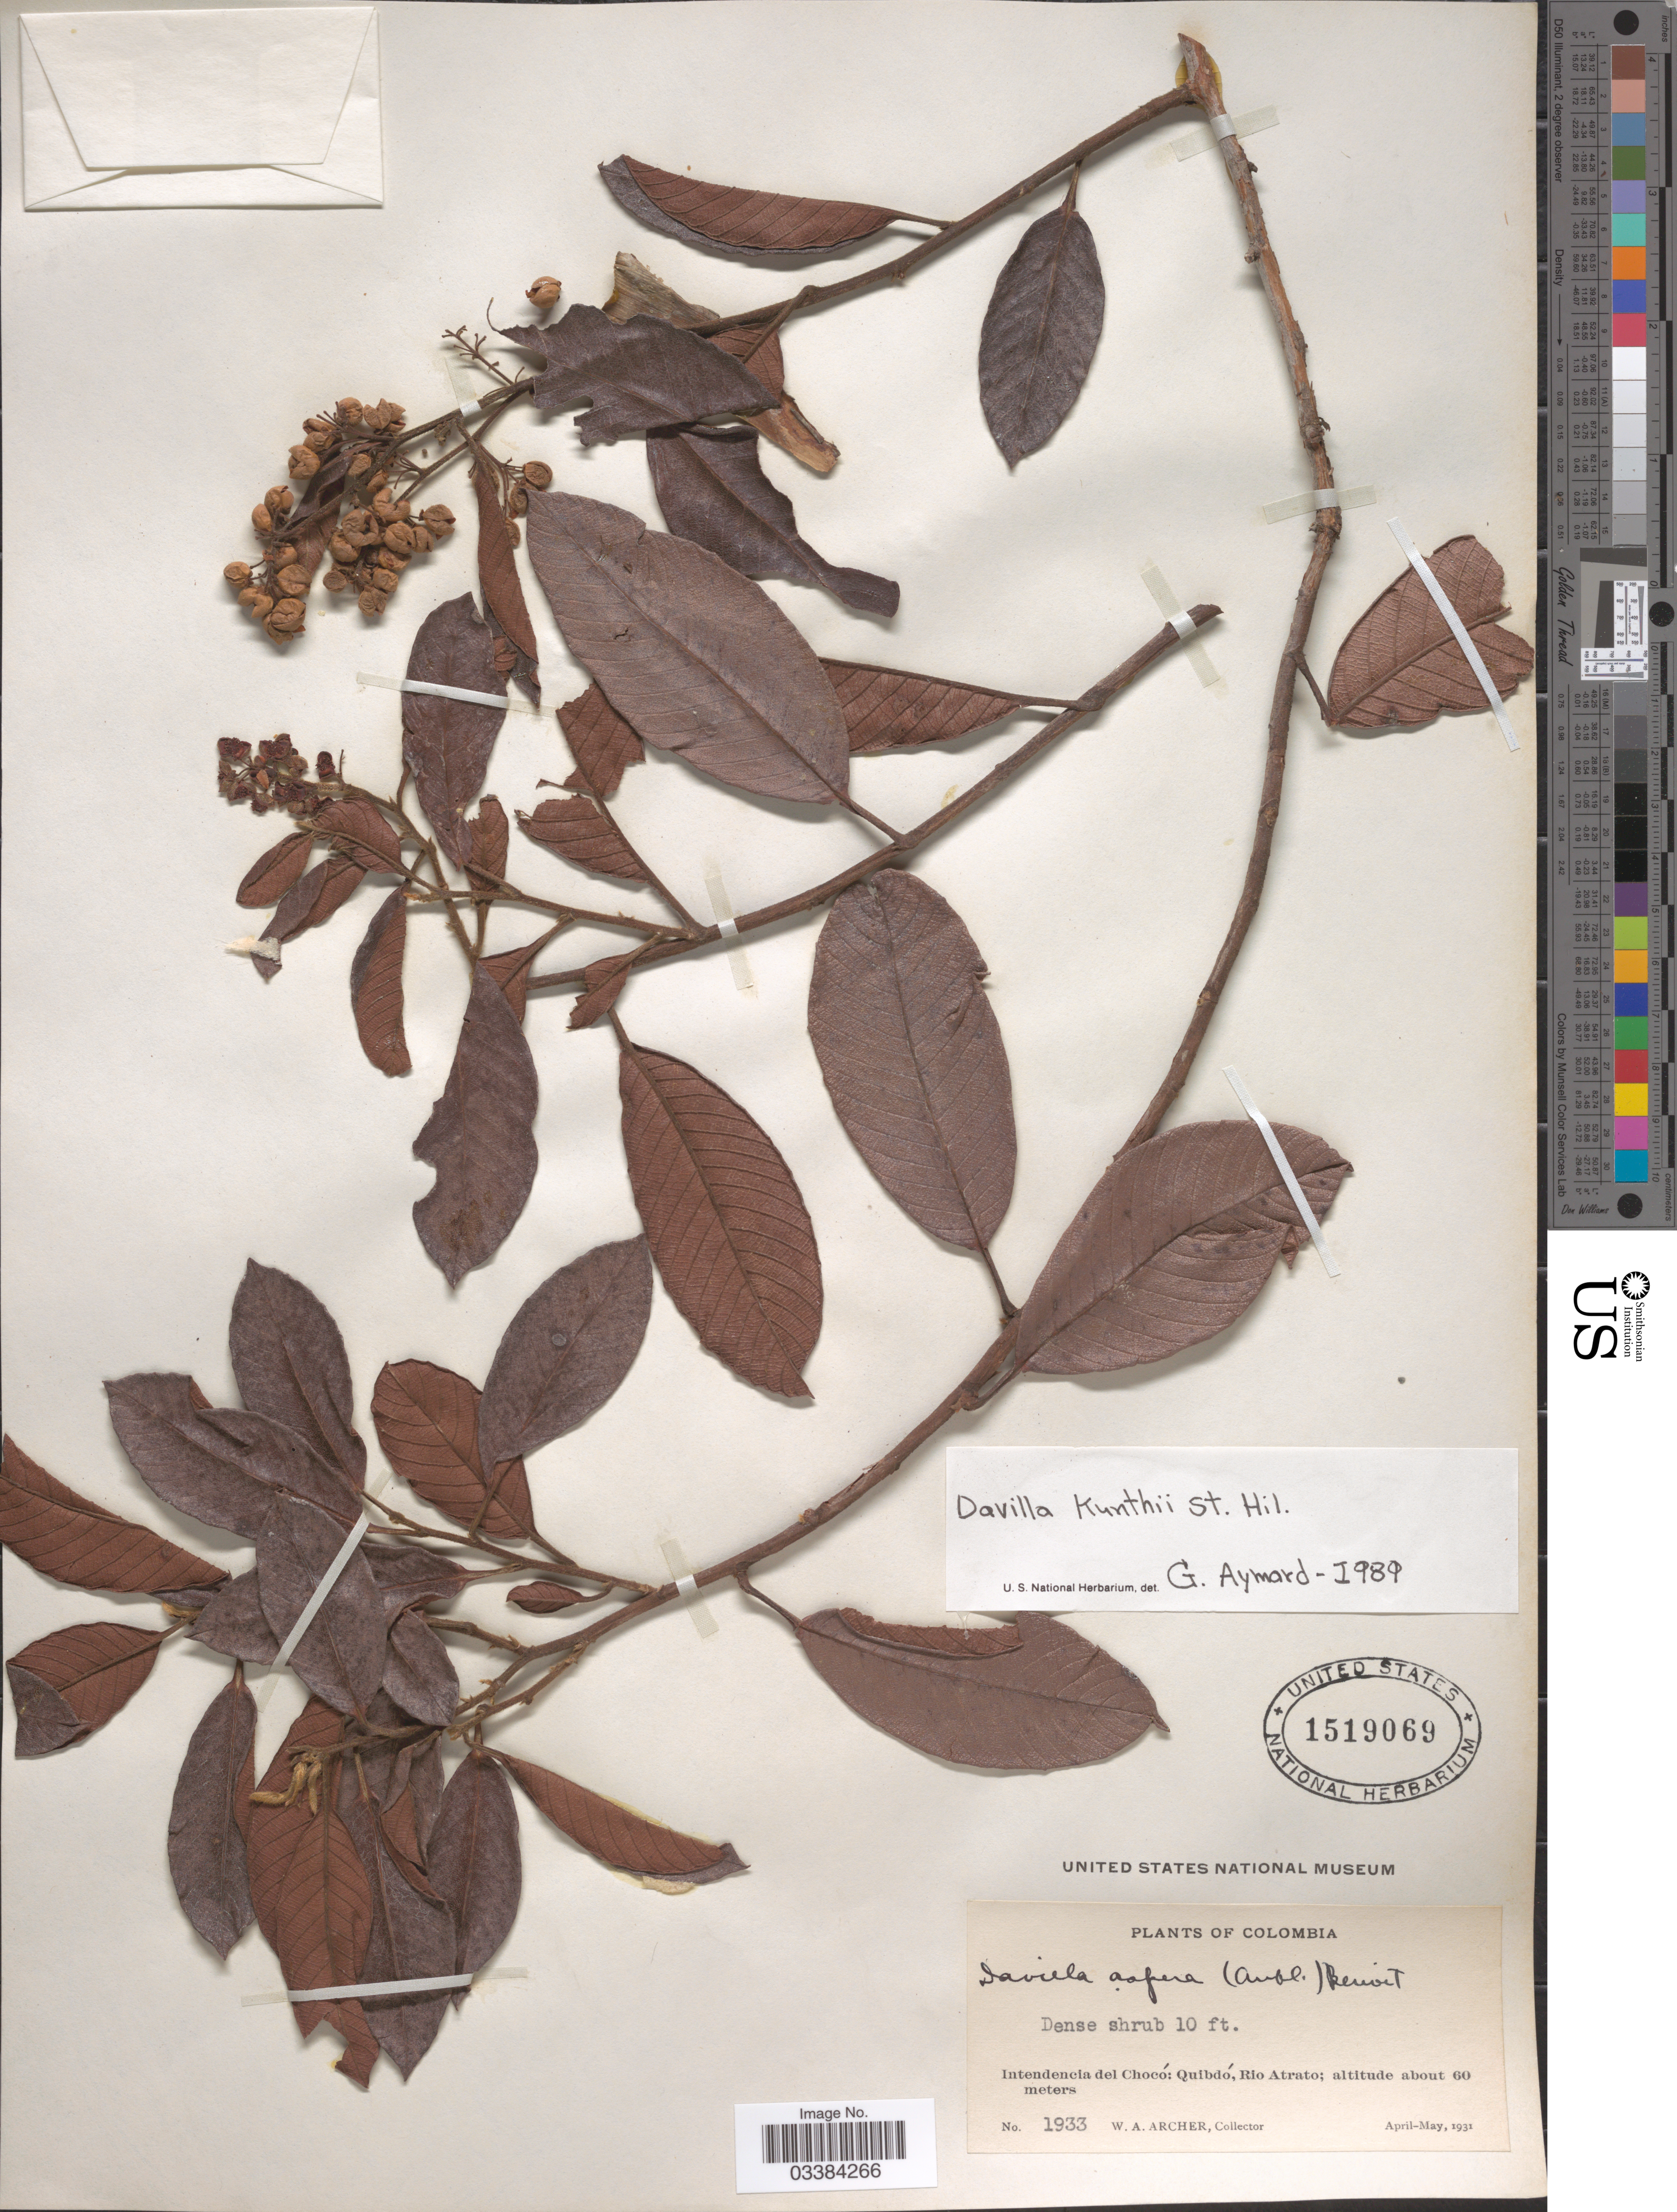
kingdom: Plantae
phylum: Tracheophyta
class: Magnoliopsida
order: Dilleniales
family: Dilleniaceae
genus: Davilla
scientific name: Davilla kunthii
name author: A. St.-Hil.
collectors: W. Archer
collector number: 1933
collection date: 1931-04/1931-05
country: Colombia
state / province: Chocó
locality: Intendencia del Chocó: Quibdó, Rio Atrato.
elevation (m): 60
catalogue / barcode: US 1519069